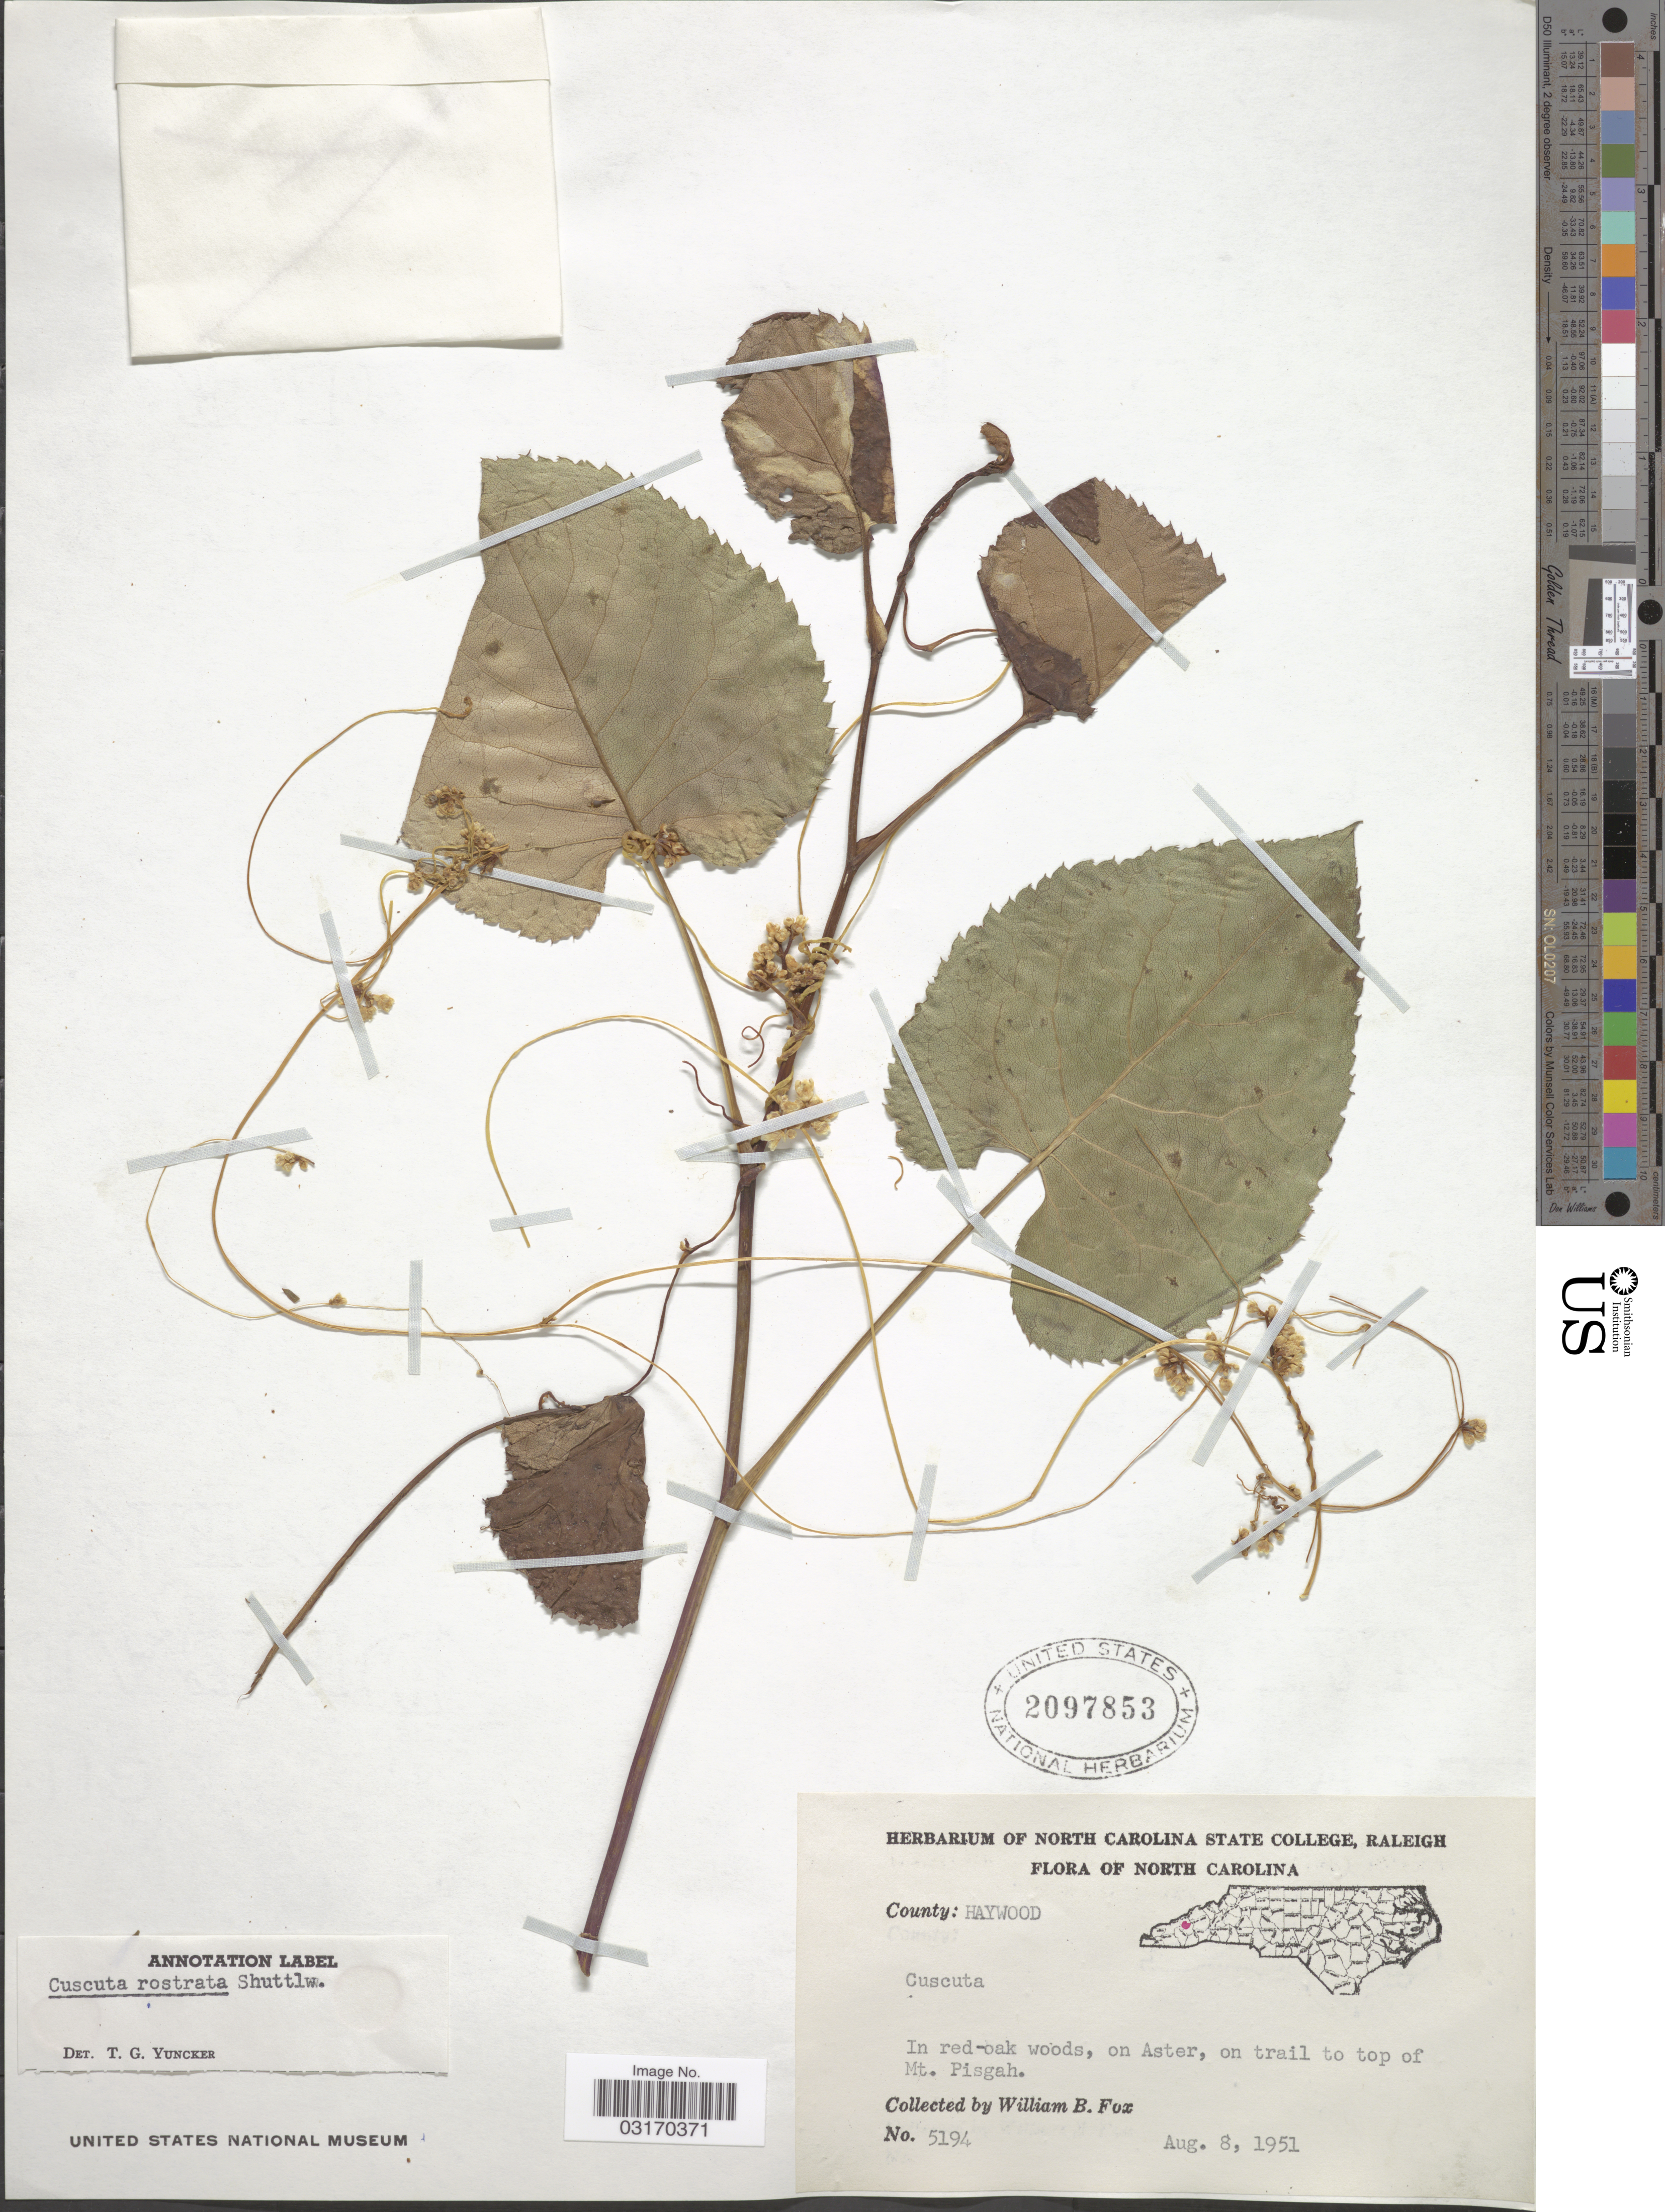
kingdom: Plantae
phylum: Tracheophyta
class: Magnoliopsida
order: Solanales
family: Convolvulaceae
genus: Cuscuta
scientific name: Cuscuta rostrata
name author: Shuttlew. ex Engelm. & A. Gray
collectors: W. B. Fox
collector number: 5194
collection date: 1951-08-08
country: United States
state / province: North Carolina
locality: County: Haywood. On Aster, on trail to top of Mt. Pisgah.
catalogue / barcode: US 2097853